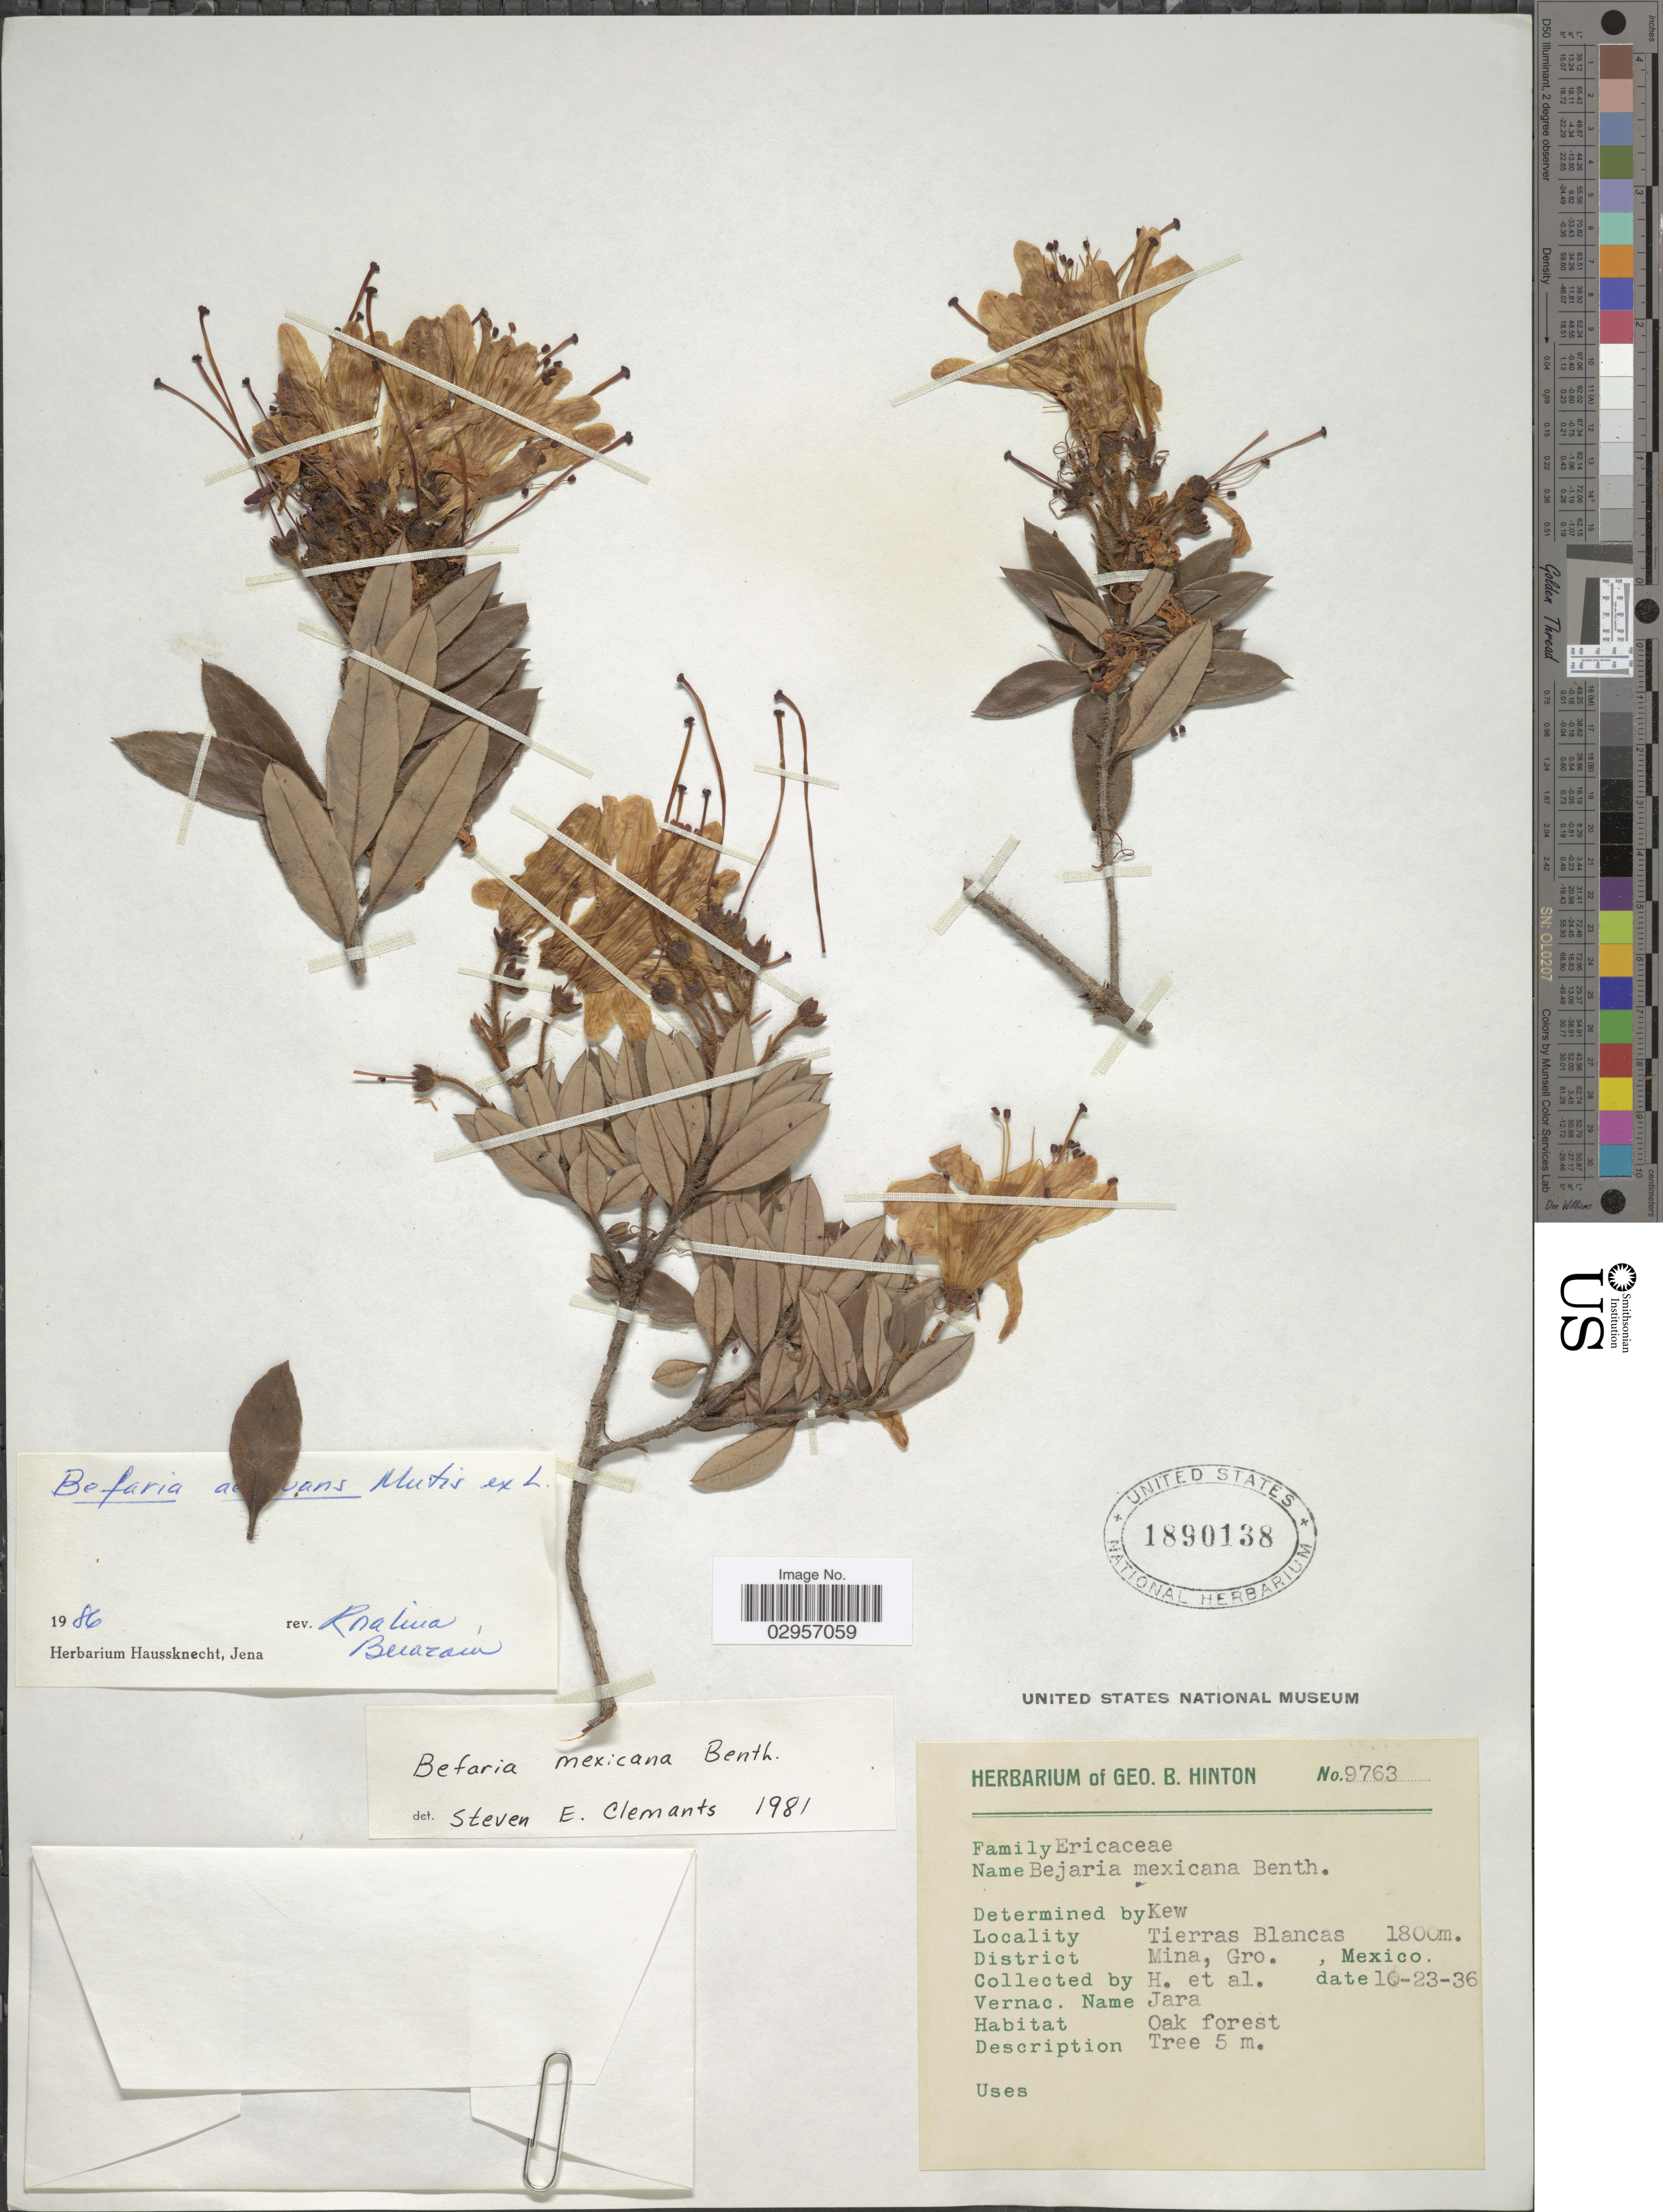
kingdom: Plantae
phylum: Tracheophyta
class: Magnoliopsida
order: Ericales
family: Ericaceae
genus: Befaria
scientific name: Befaria mexicana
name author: Benth.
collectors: G. B. Hinton & et al.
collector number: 9763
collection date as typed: Transcribed d/m/y: 23/10/36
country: Mexico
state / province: Guerrero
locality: Tierras Blancas, District Mina, Gro., Mexico.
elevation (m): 1800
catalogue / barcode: US 1890138